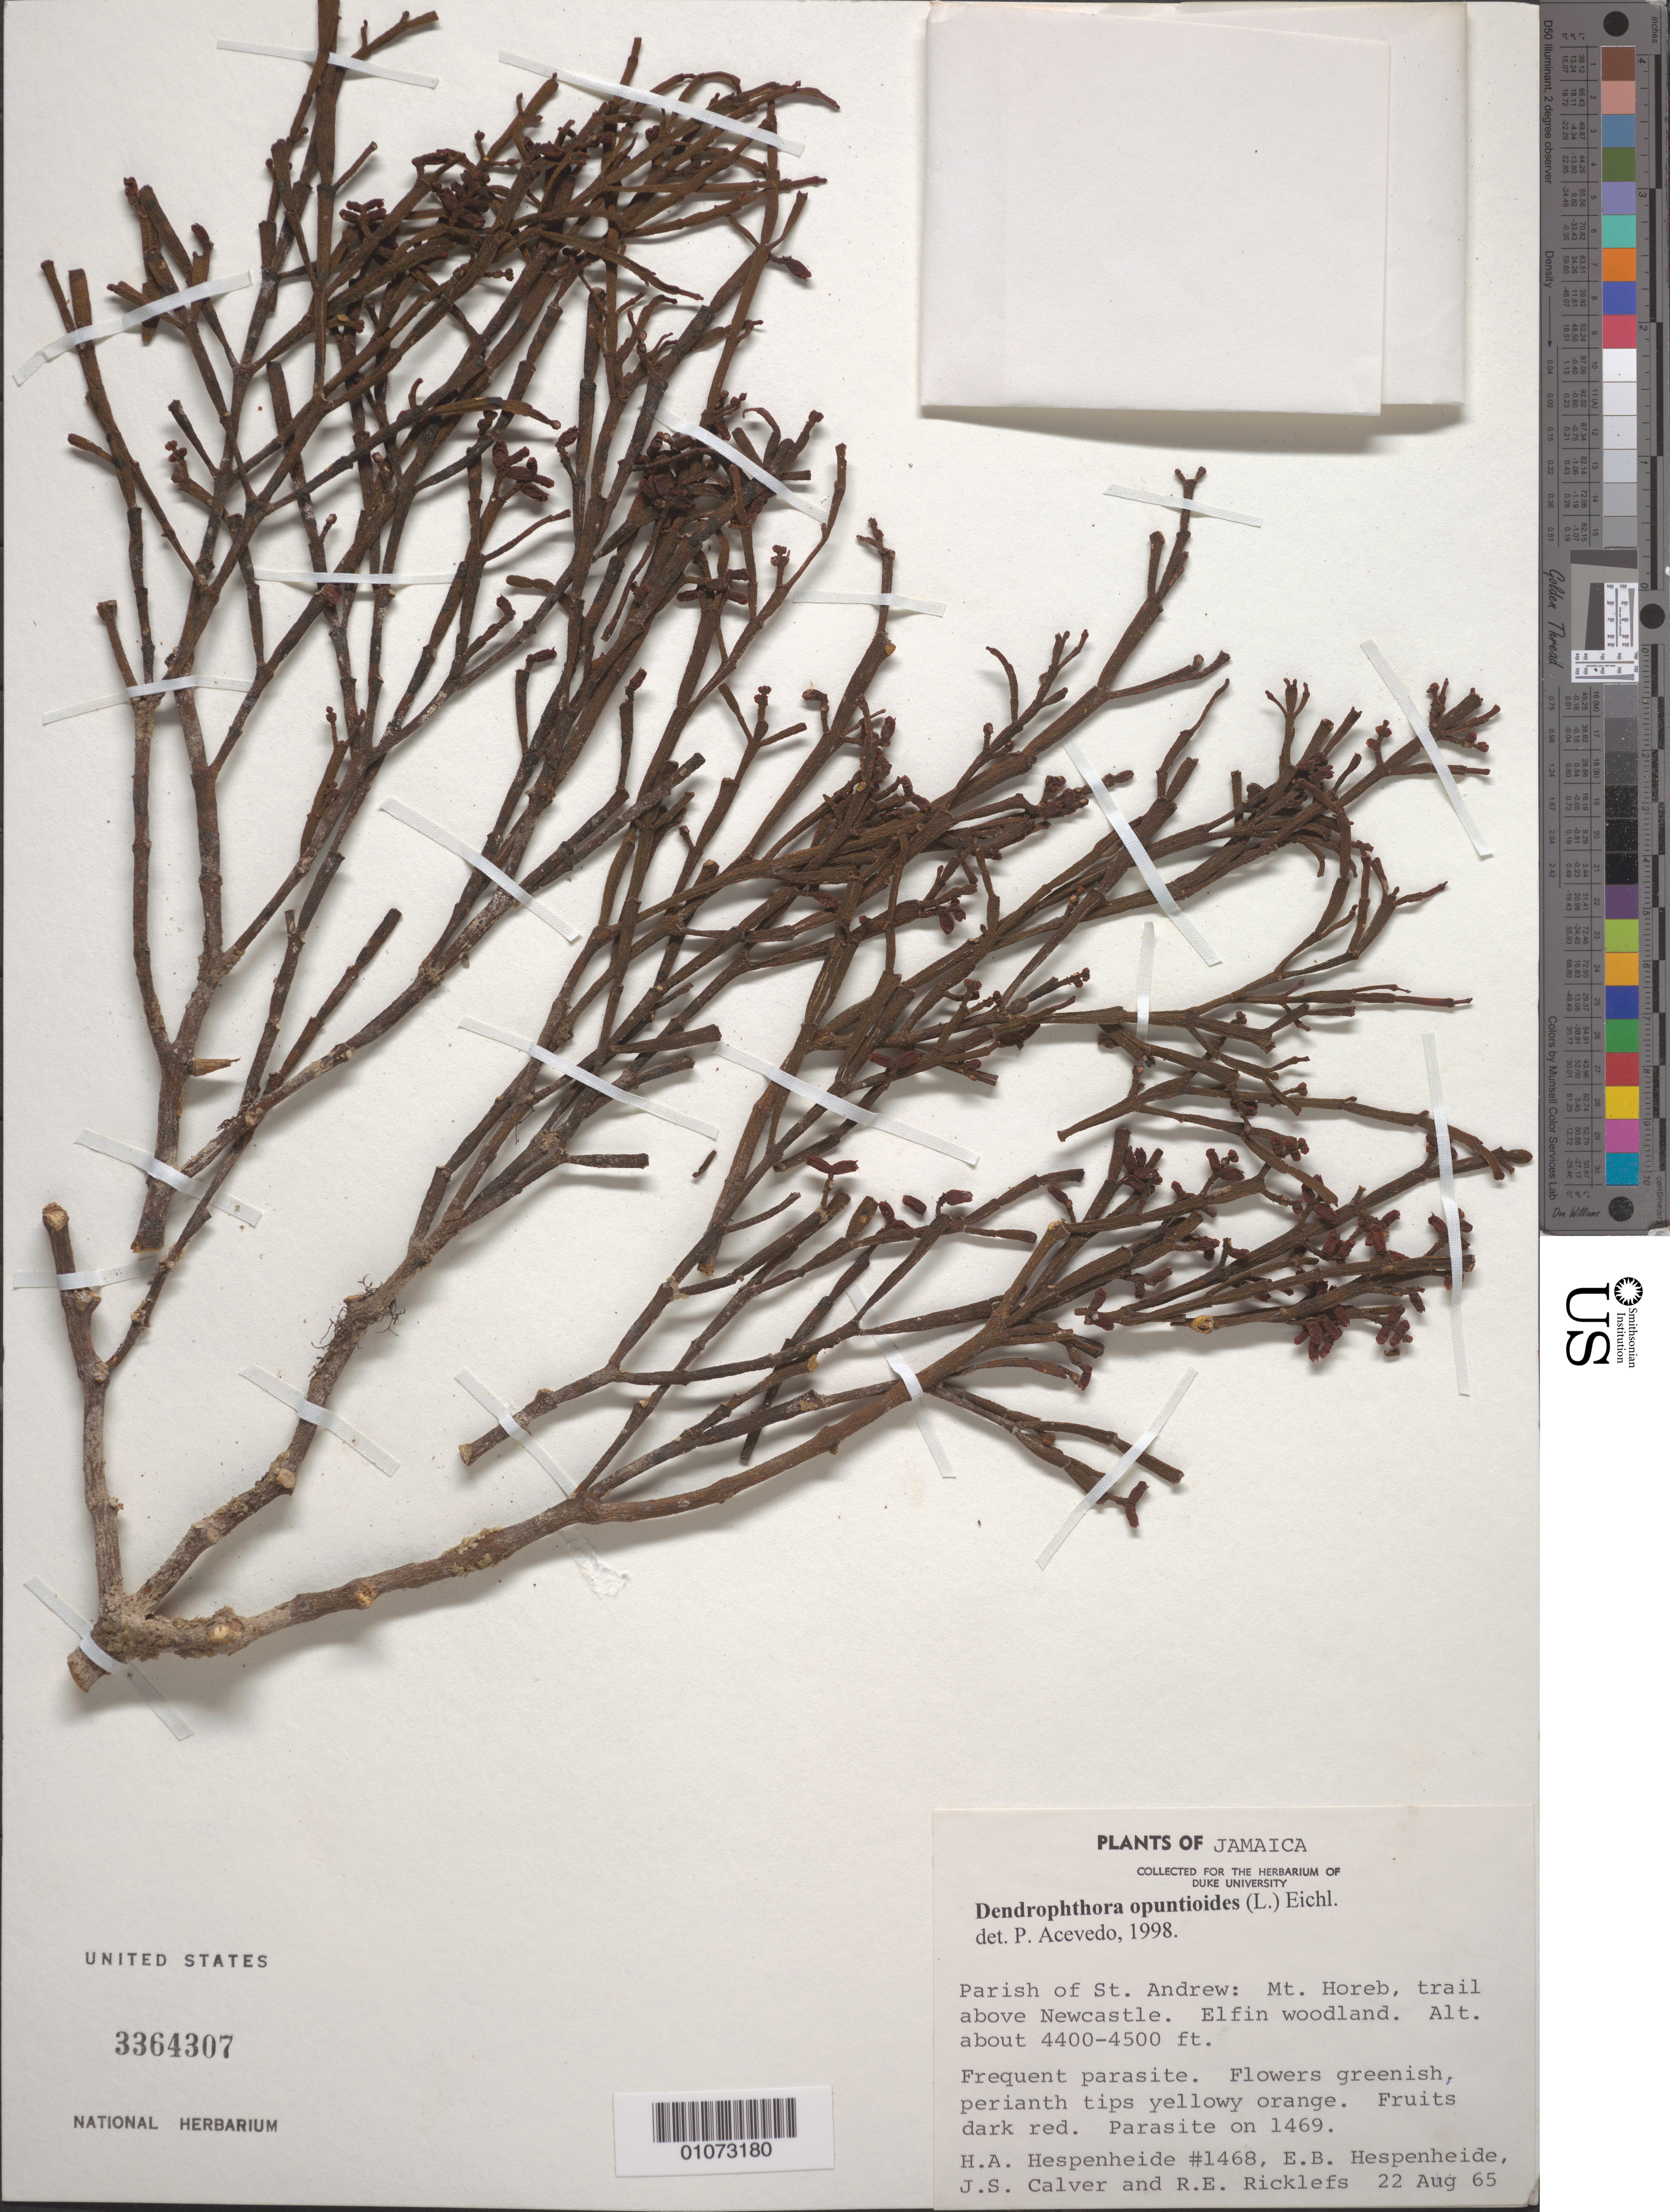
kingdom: Plantae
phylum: Tracheophyta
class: Magnoliopsida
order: Santalales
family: Viscaceae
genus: Dendrophthora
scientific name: Dendrophthora opuntioides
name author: (L.) Eichler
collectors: H. A. Hespenheide, H. A. Hespenheide & J. Calver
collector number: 763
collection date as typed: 22 Aug 1965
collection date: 1965-08-22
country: Jamaica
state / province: Saint Andrew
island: Jamaica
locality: Mt. Horeb, trail above Newcastle. Elfin woodland.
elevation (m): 1341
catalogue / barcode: US 3364307